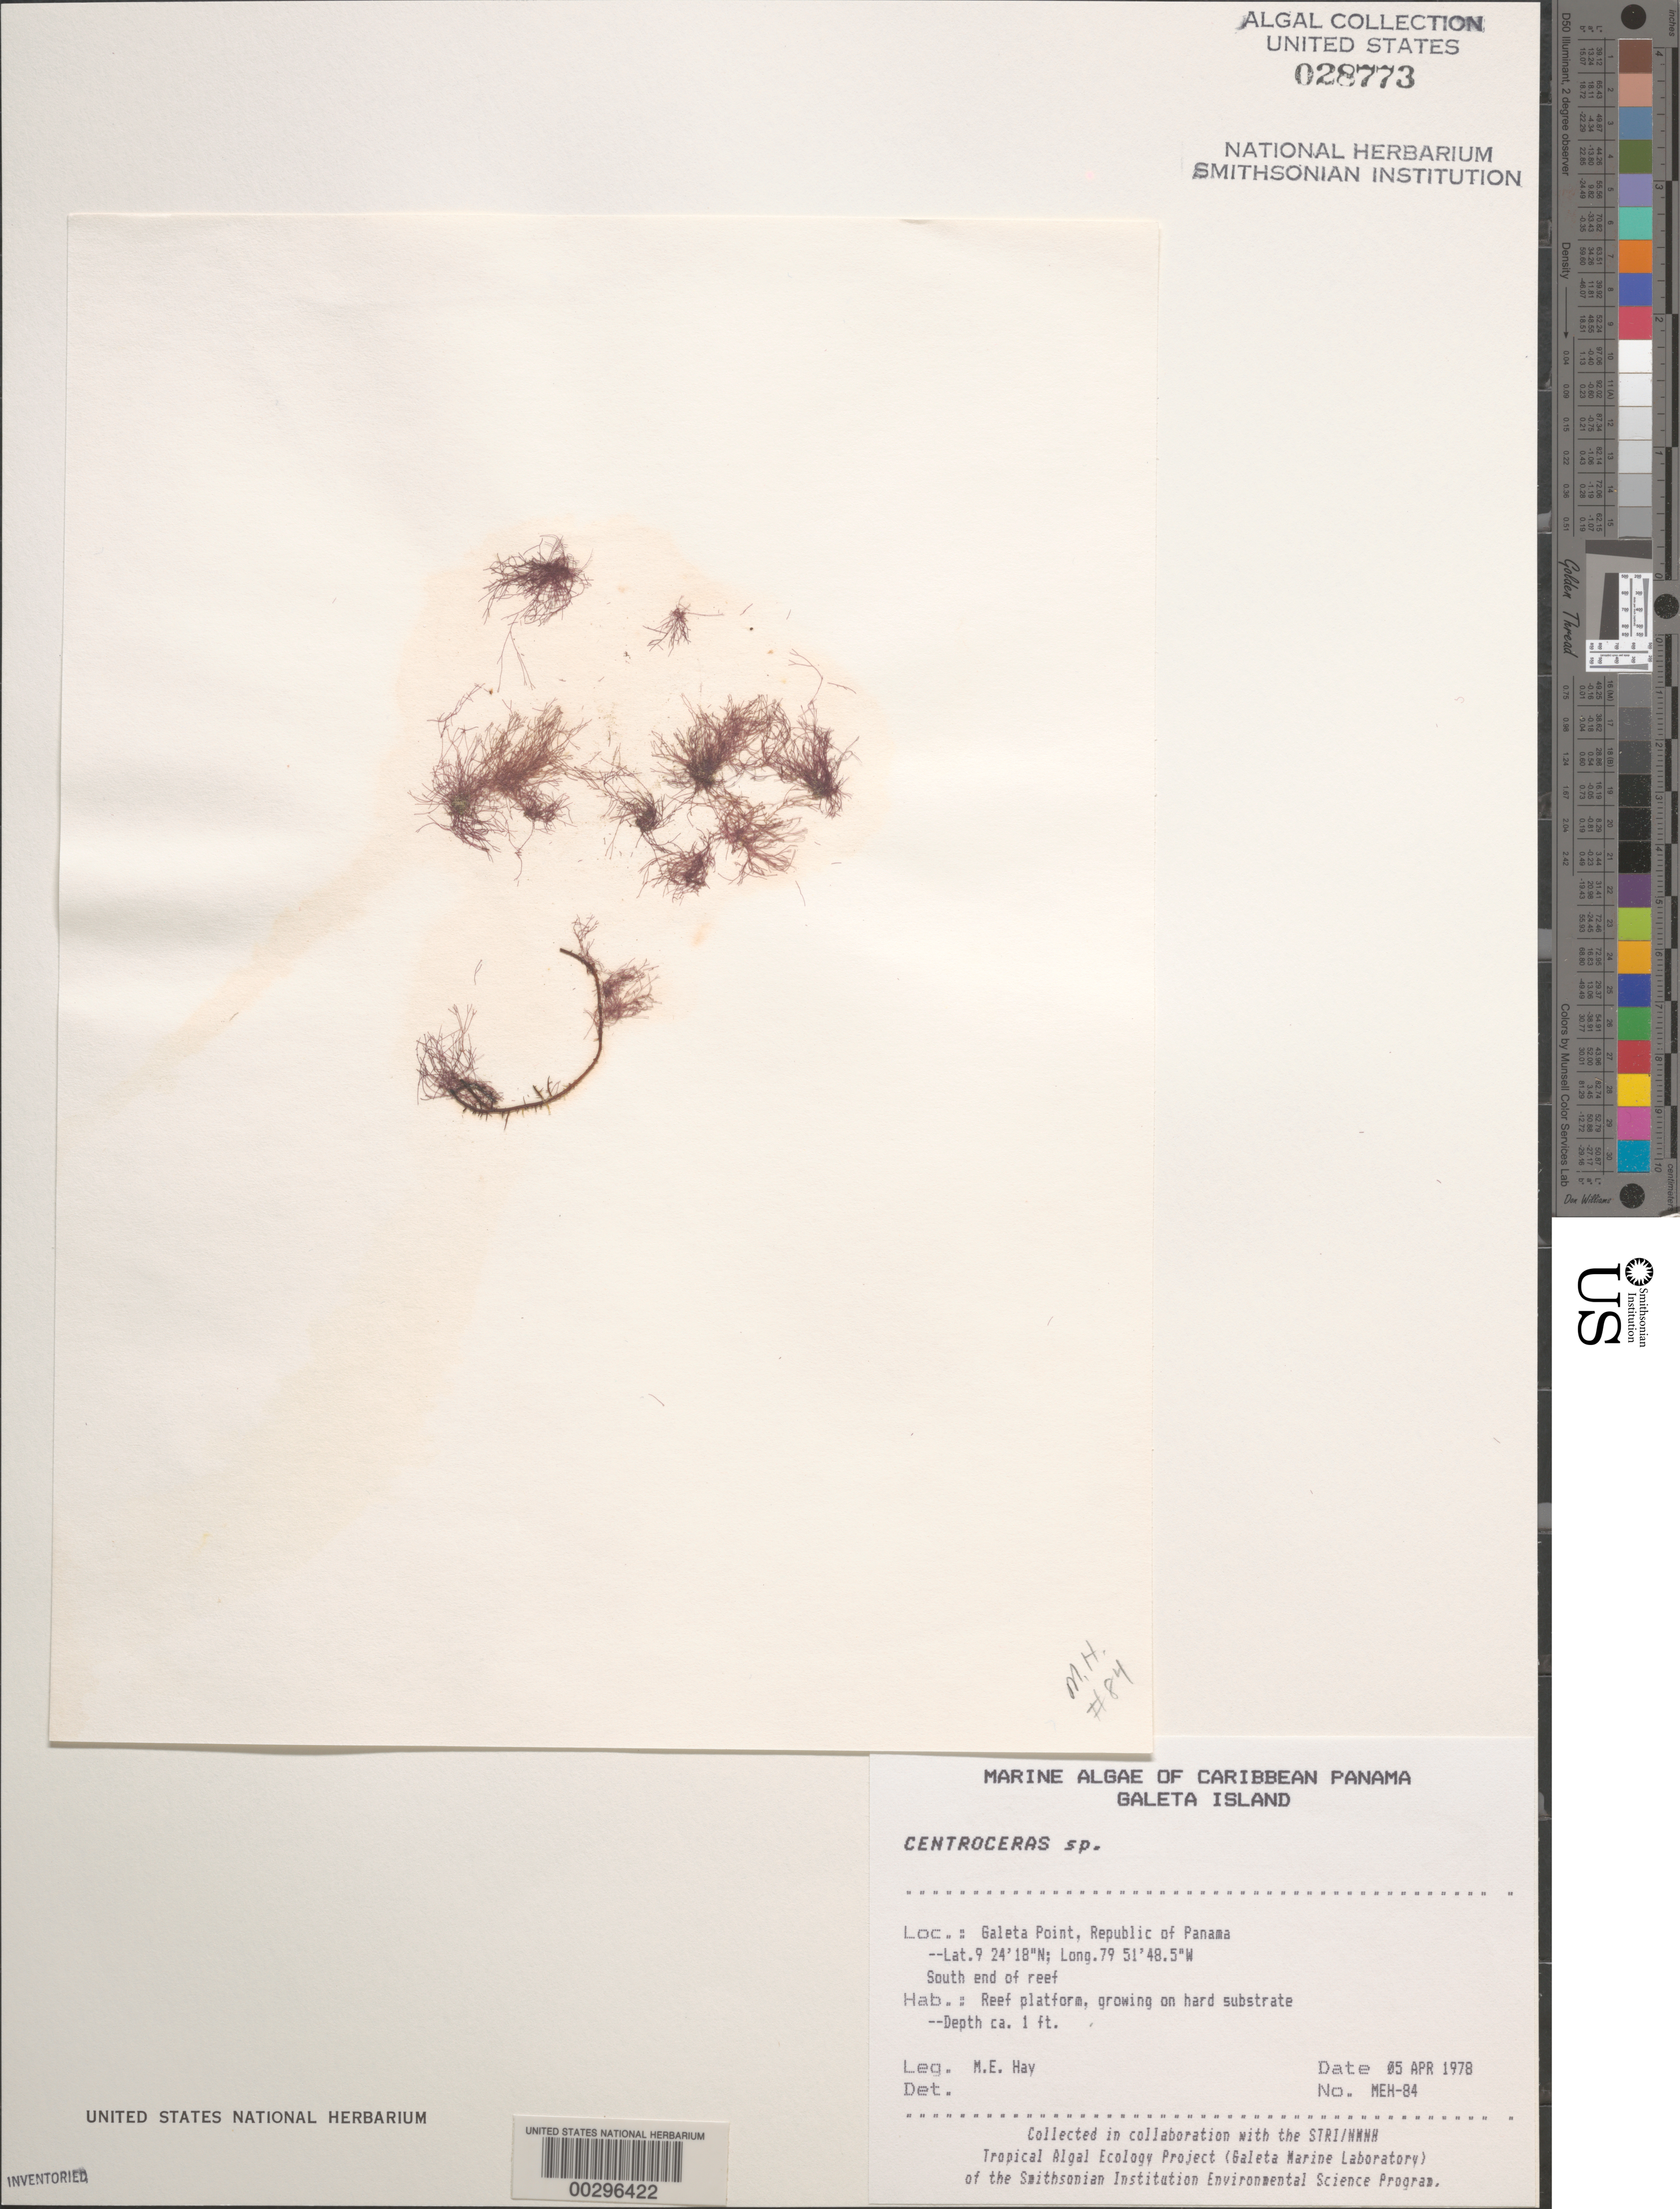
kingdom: Plantae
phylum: Rhodophyta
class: Florideophyceae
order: Ceramiales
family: Ceramiaceae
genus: Centroceras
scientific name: Centroceras sp.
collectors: M. E. Hay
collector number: MEH-84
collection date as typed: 05 Apr 1978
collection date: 1978-04-05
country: Panama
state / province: Colón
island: Galeta Island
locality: Galeta Point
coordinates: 9 24'18"N, 79 51'48.5"W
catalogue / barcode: US 28773